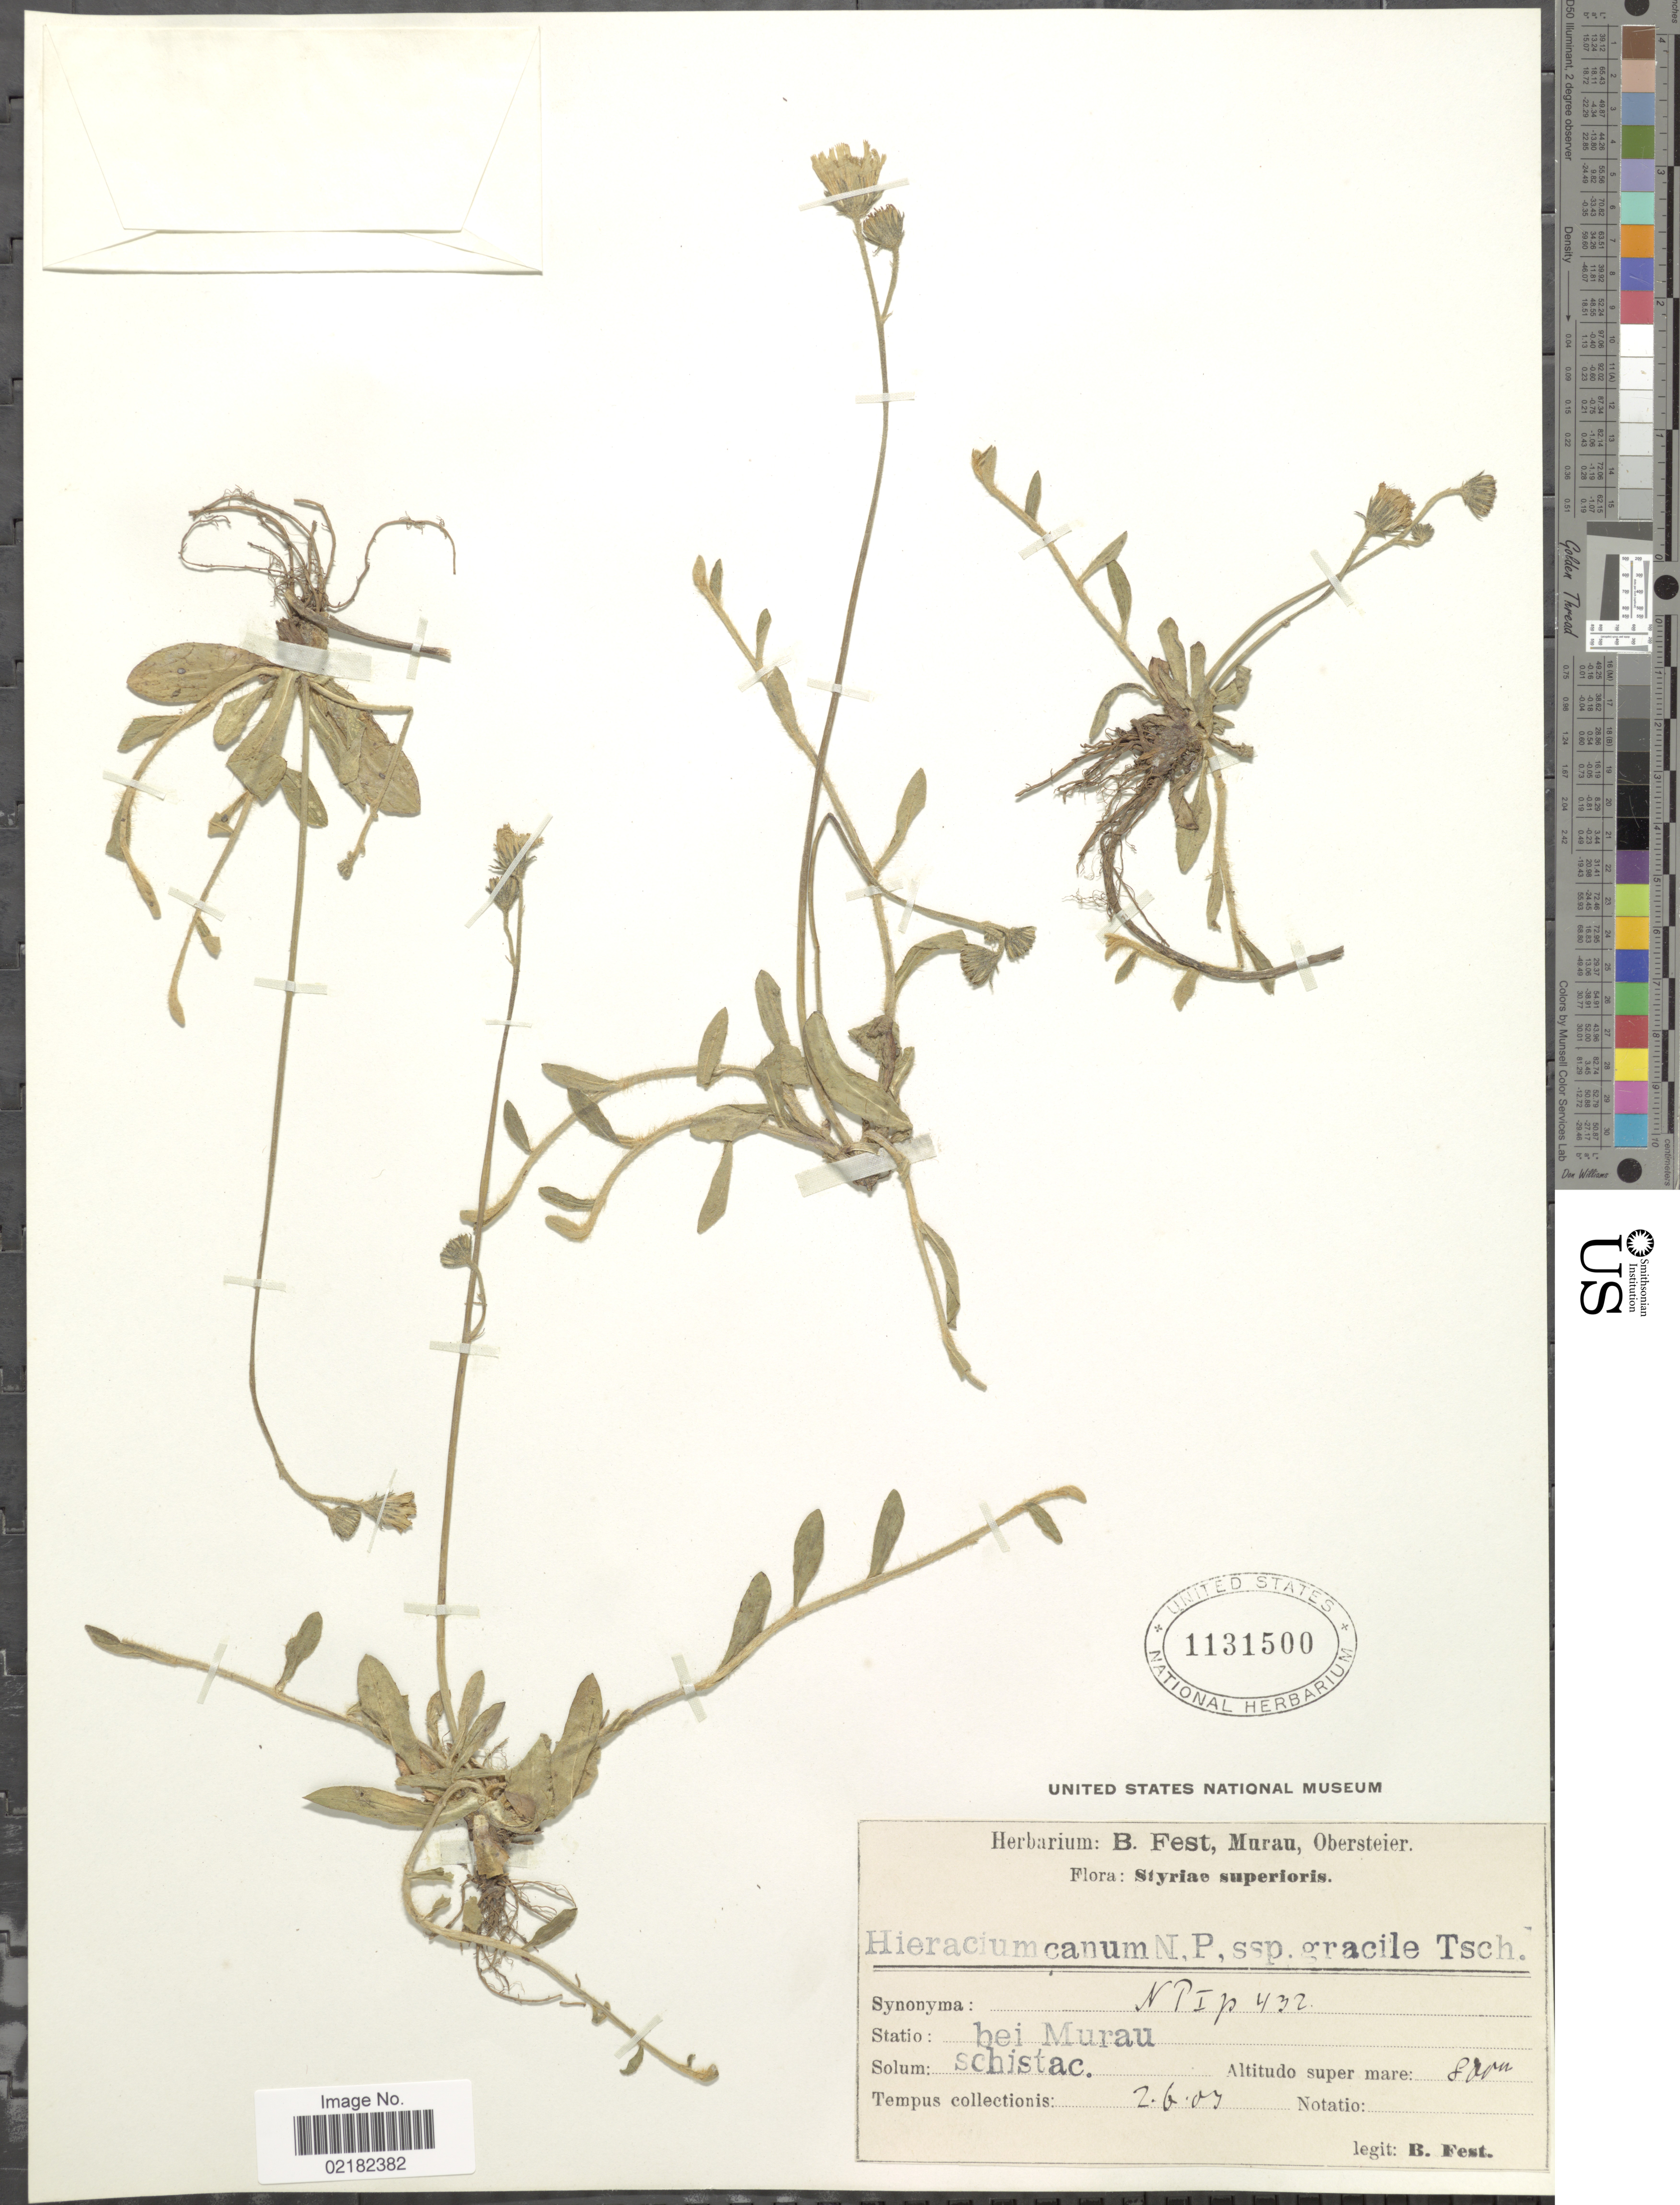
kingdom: Plantae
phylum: Tracheophyta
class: Magnoliopsida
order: Asterales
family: Asteraceae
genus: Hieracium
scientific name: Hieracium canum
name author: Peter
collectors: B. Fest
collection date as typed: Transcribed d/m/y: 2/6/03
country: Austria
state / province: Steiermark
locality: Styriae superioris, bei Murau.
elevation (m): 800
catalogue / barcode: US 1131500